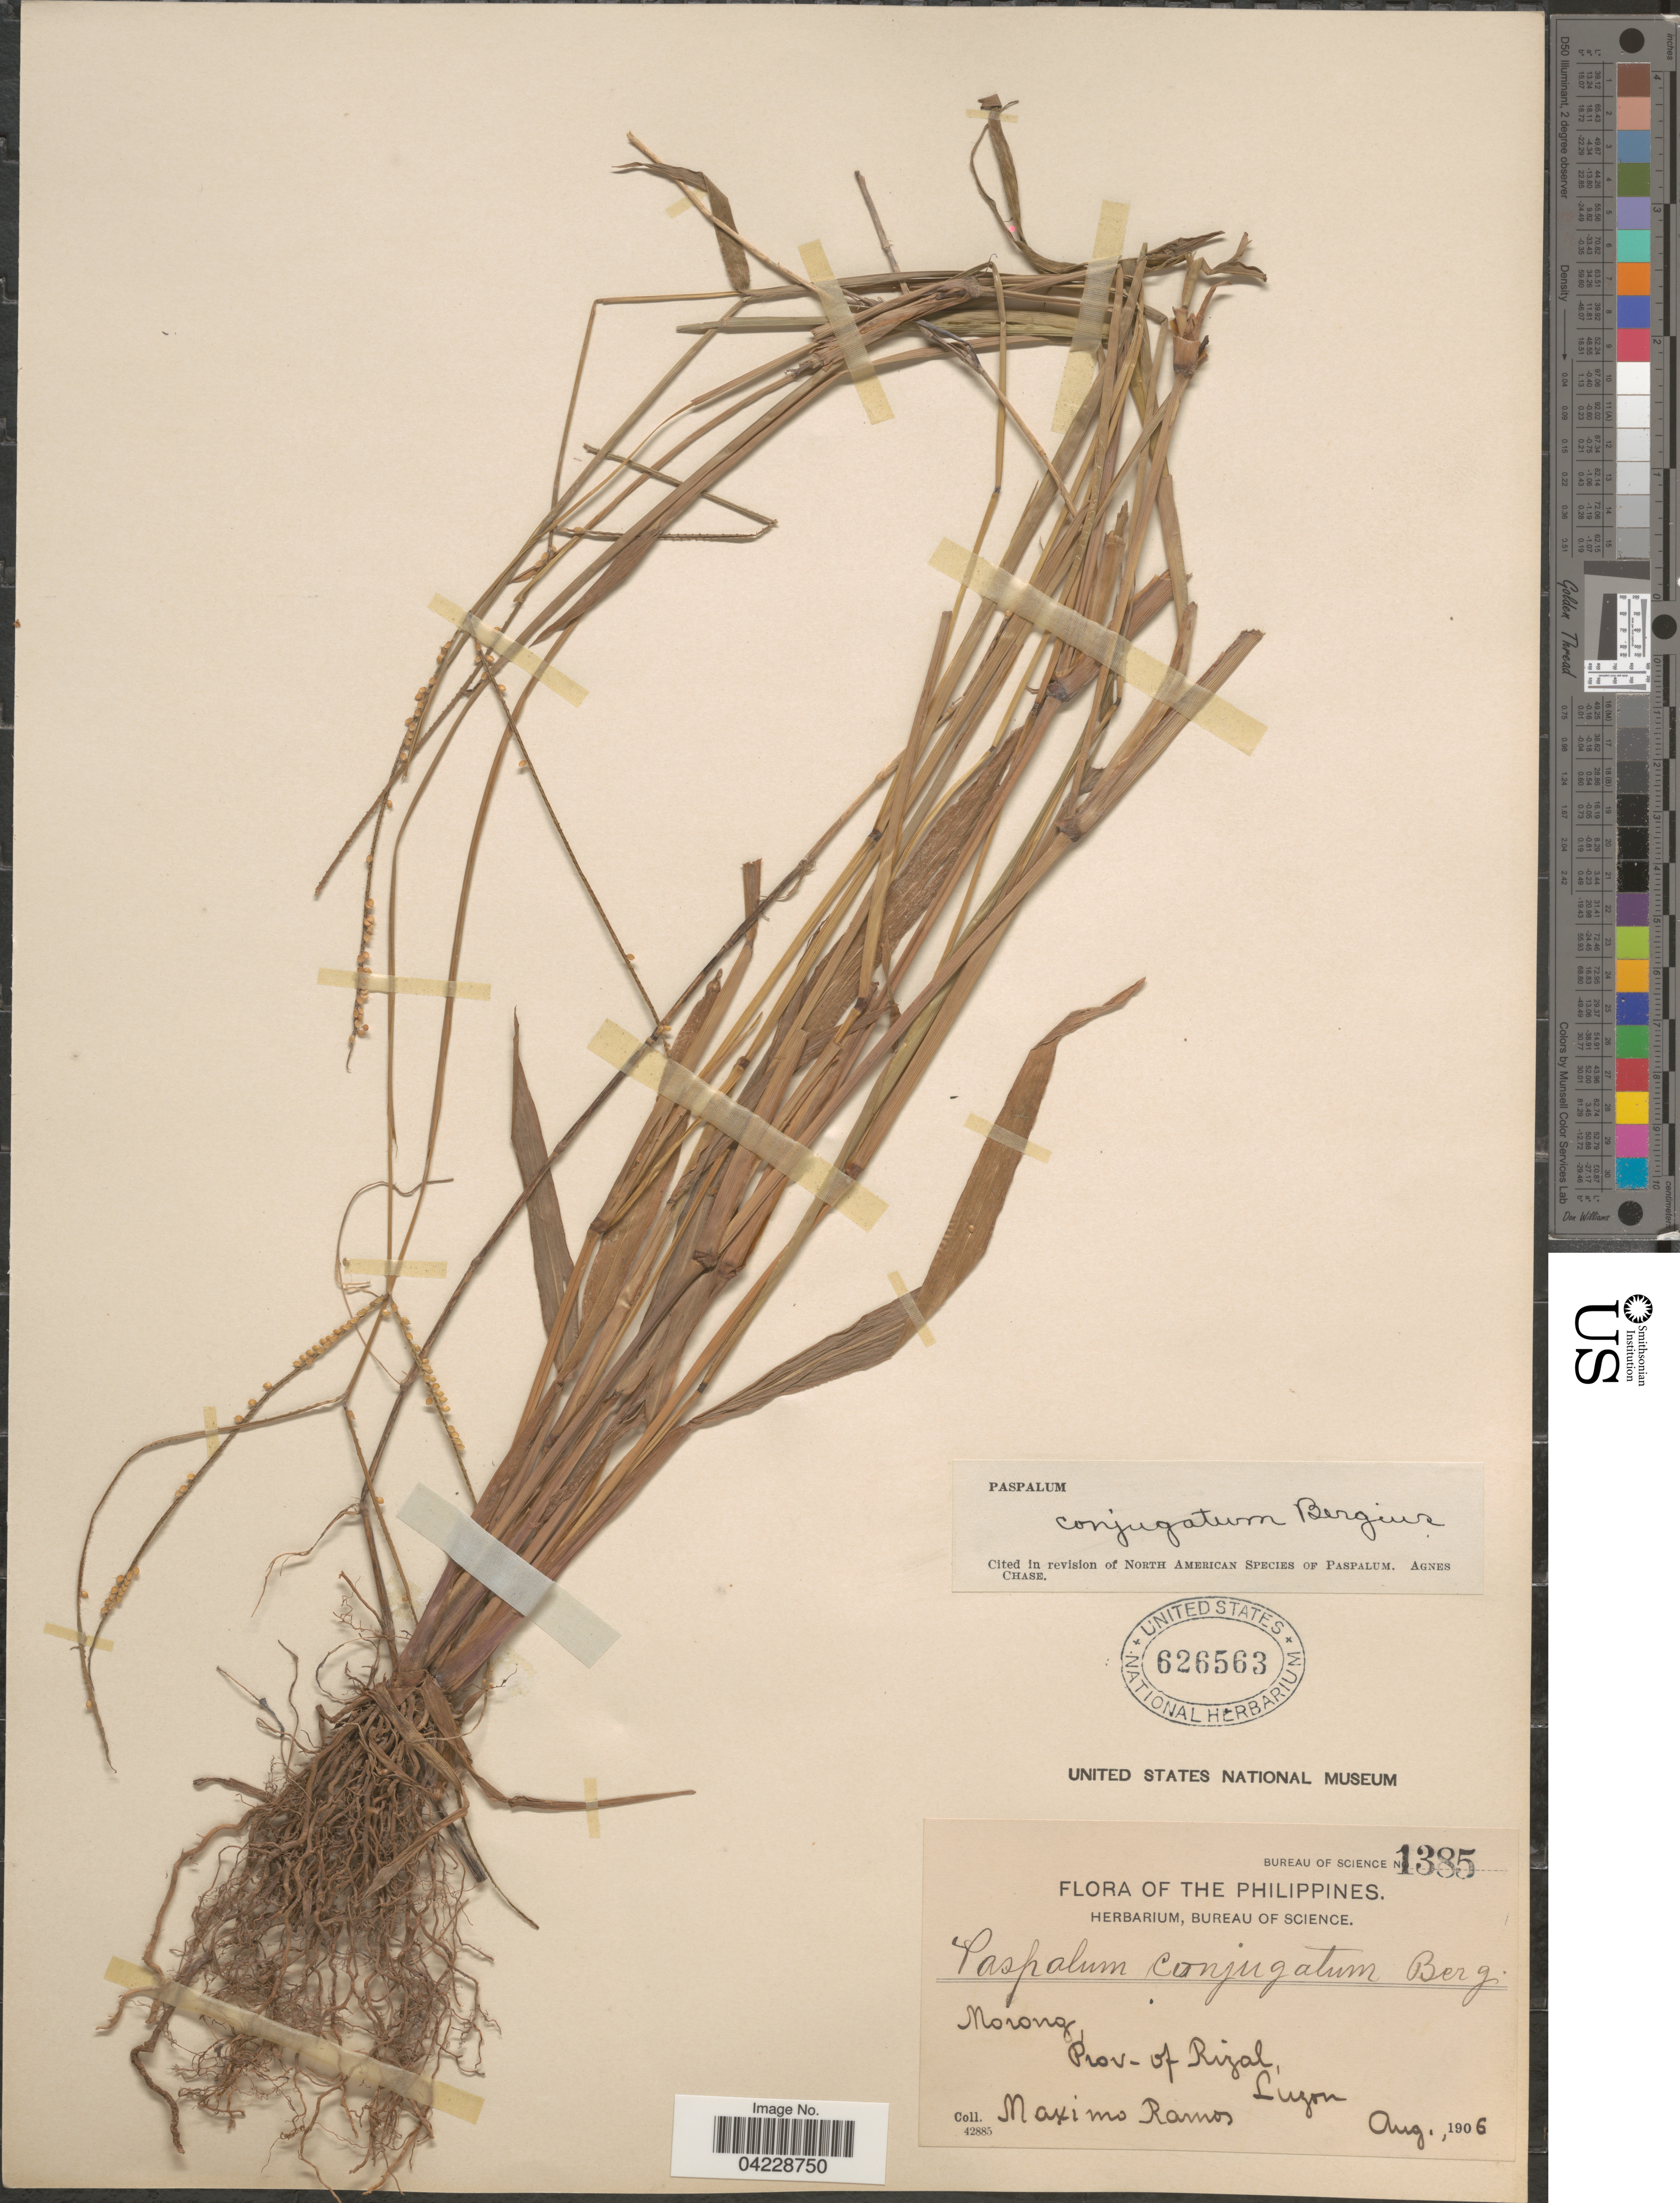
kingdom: Plantae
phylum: Tracheophyta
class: Liliopsida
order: Poales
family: Poaceae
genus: Paspalum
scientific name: Paspalum conjugatum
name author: P.J. Bergius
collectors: M. Ramos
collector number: Bureau of Science 1385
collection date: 1906-08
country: Philippines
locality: Norong Prov. of Rizal, Luzon.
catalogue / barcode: US 626563